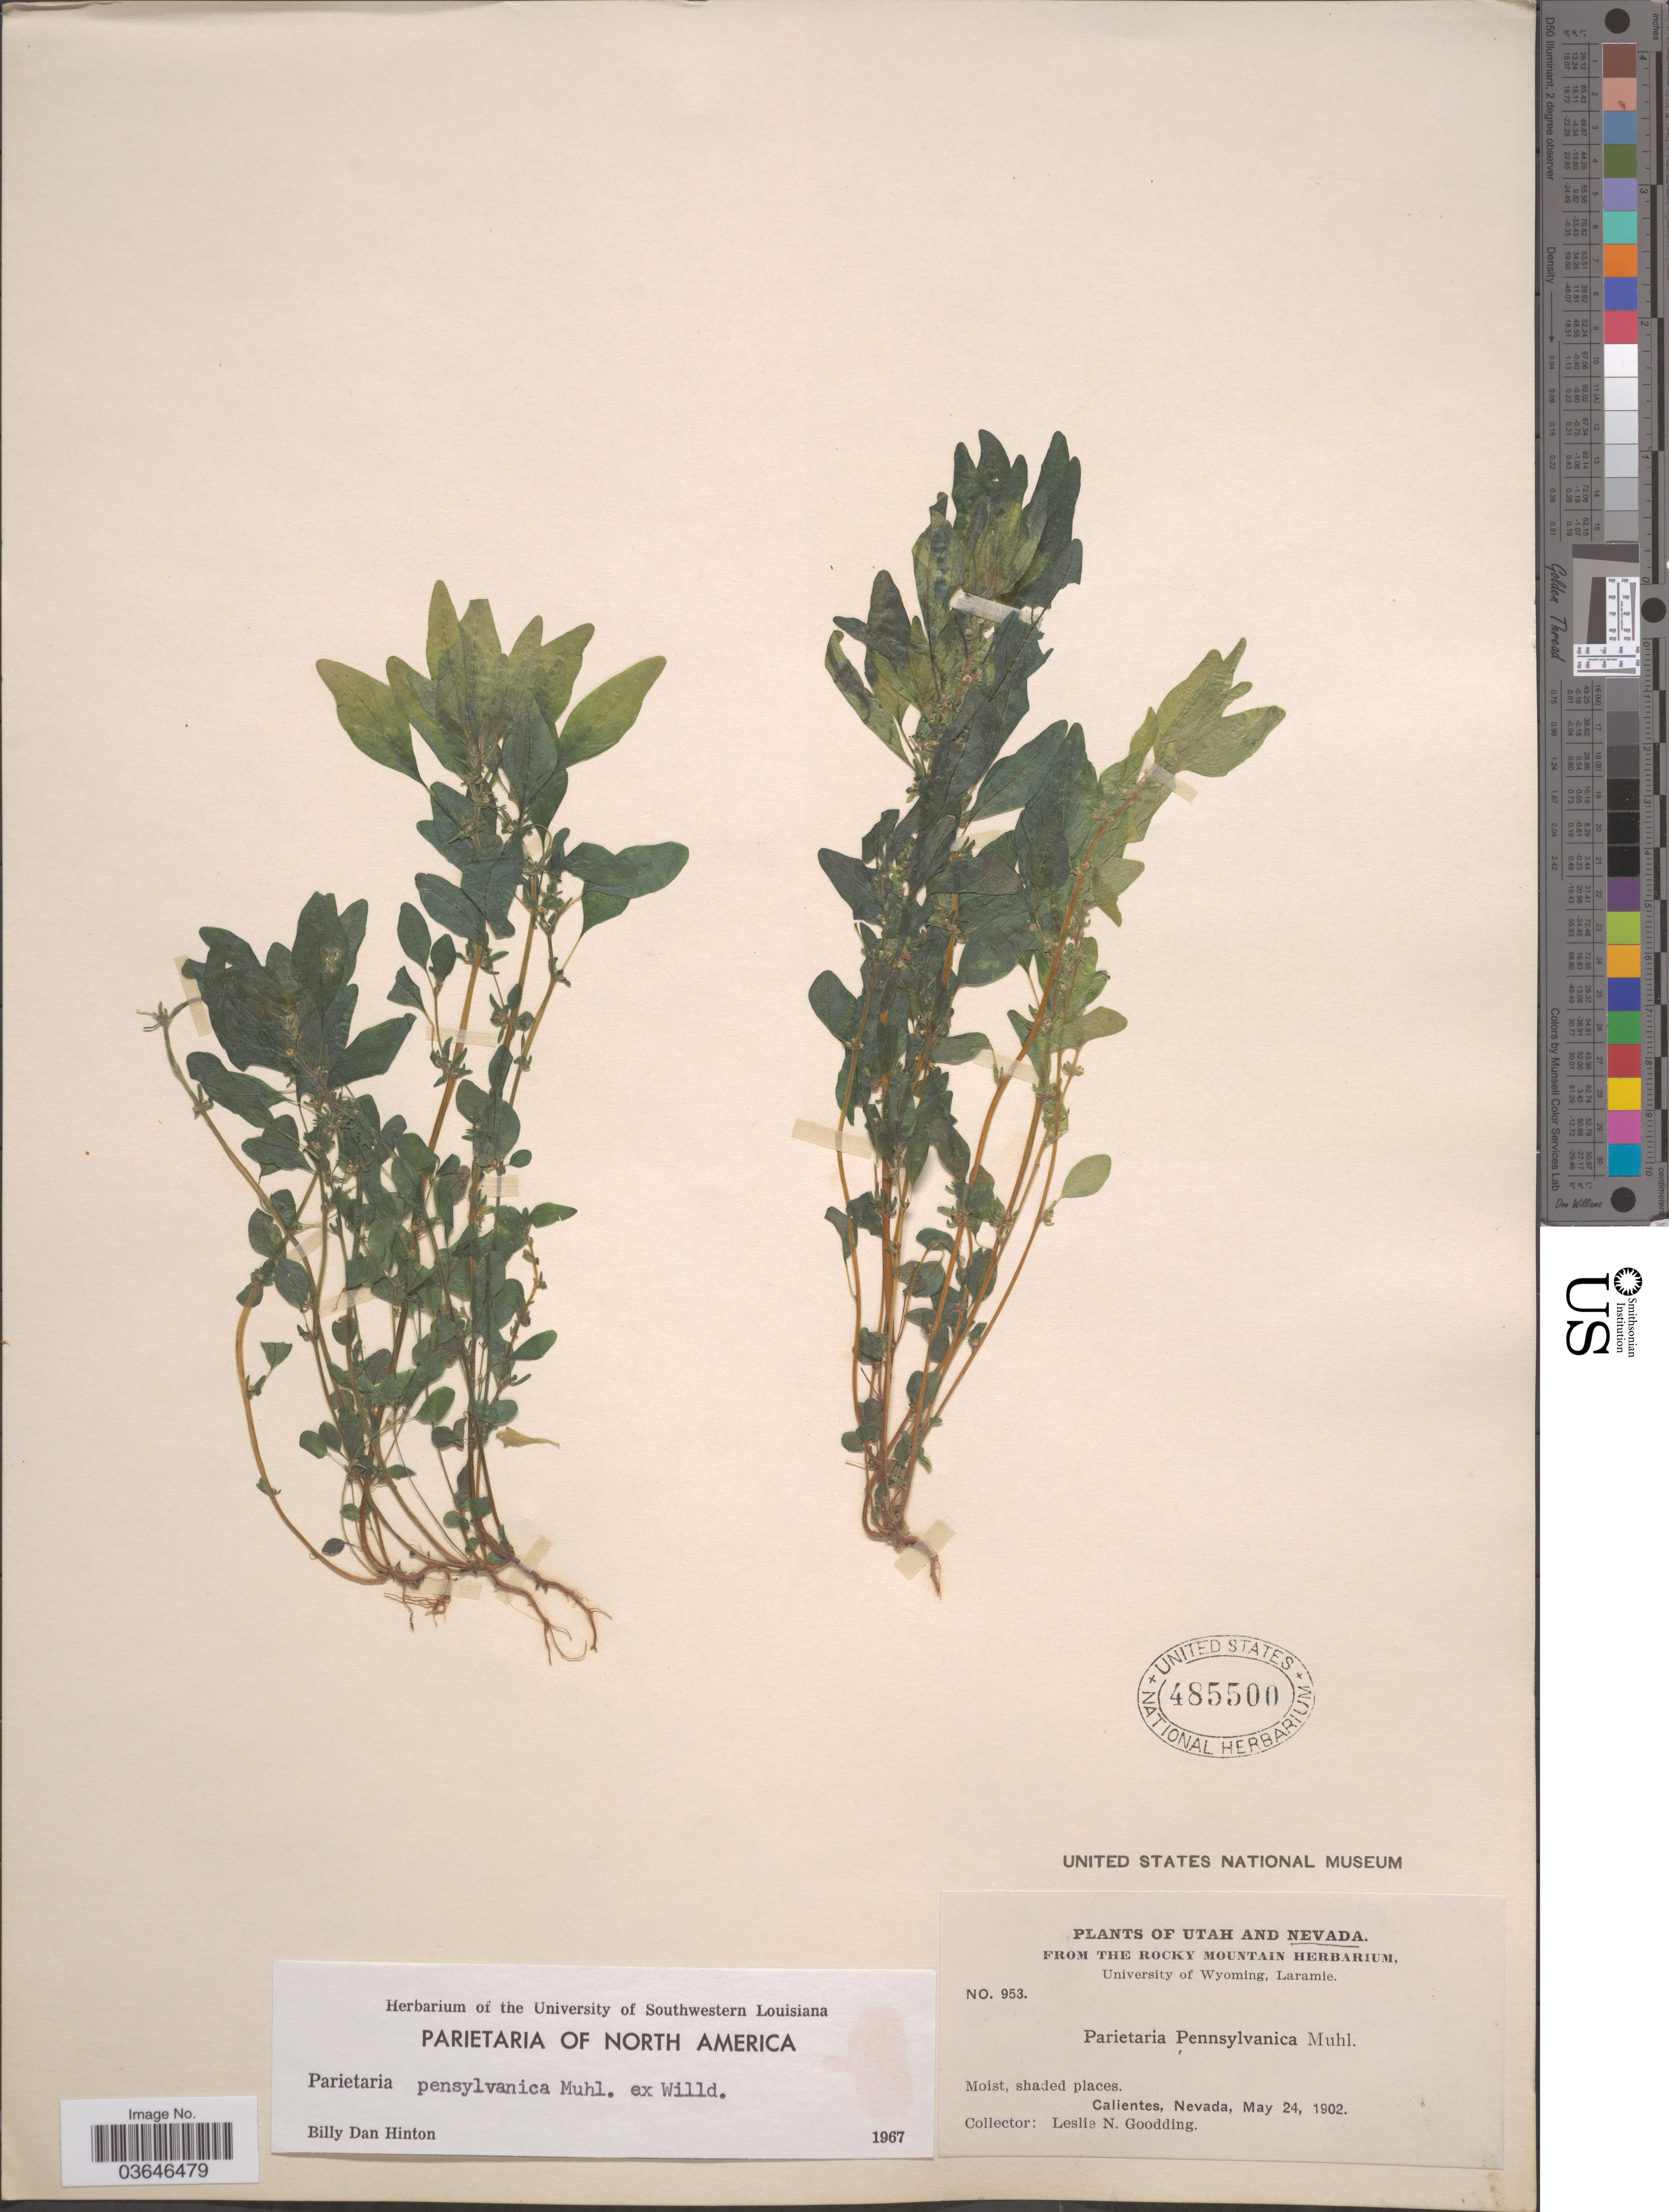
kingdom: Plantae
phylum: Tracheophyta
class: Magnoliopsida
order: Rosales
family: Urticaceae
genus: Parietaria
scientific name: Parietaria pensylvanica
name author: Muhl. ex Willd.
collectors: L. N. Goodding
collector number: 953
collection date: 1902-05-24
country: United States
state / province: Nevada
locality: Calientes.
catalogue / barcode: US 485500